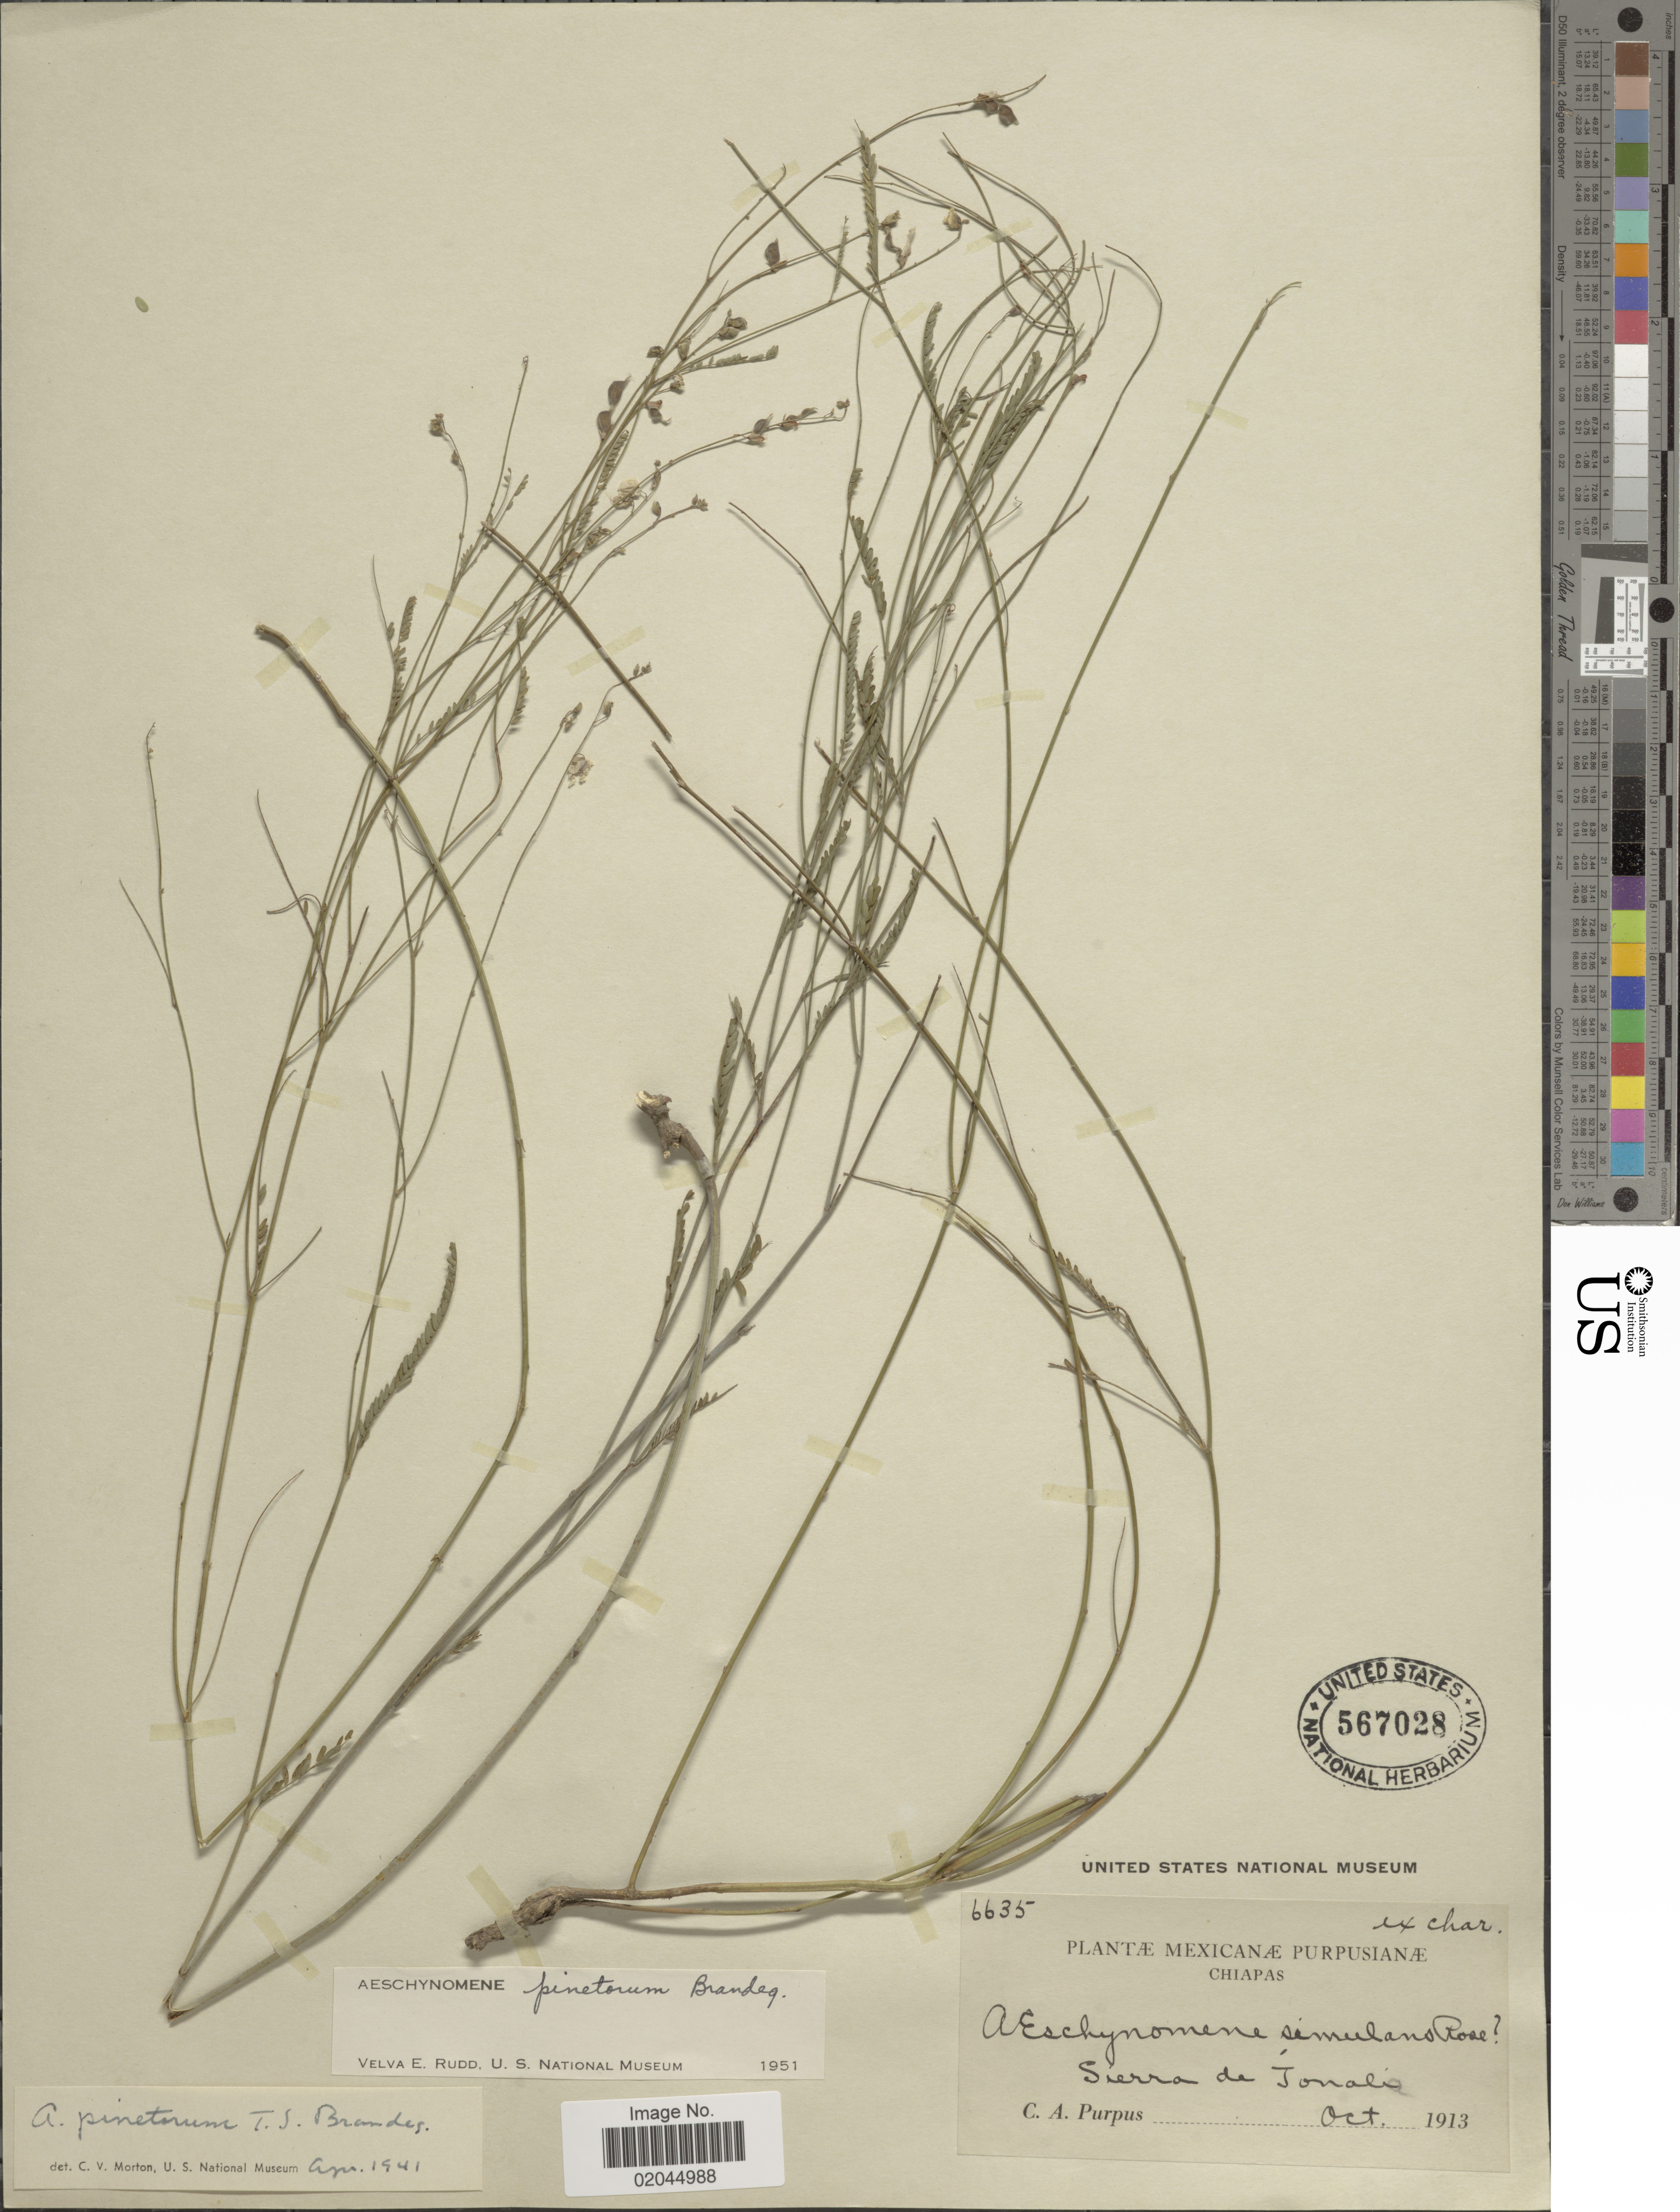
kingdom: Plantae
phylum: Tracheophyta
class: Magnoliopsida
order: Fabales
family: Fabaceae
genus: Aeschynomene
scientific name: Aeschynomene pinetorum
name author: Brandegee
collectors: C. A. Purpus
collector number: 6635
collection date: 1913-10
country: Mexico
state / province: Chiapas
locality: Sierra de Jonali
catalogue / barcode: US 267028